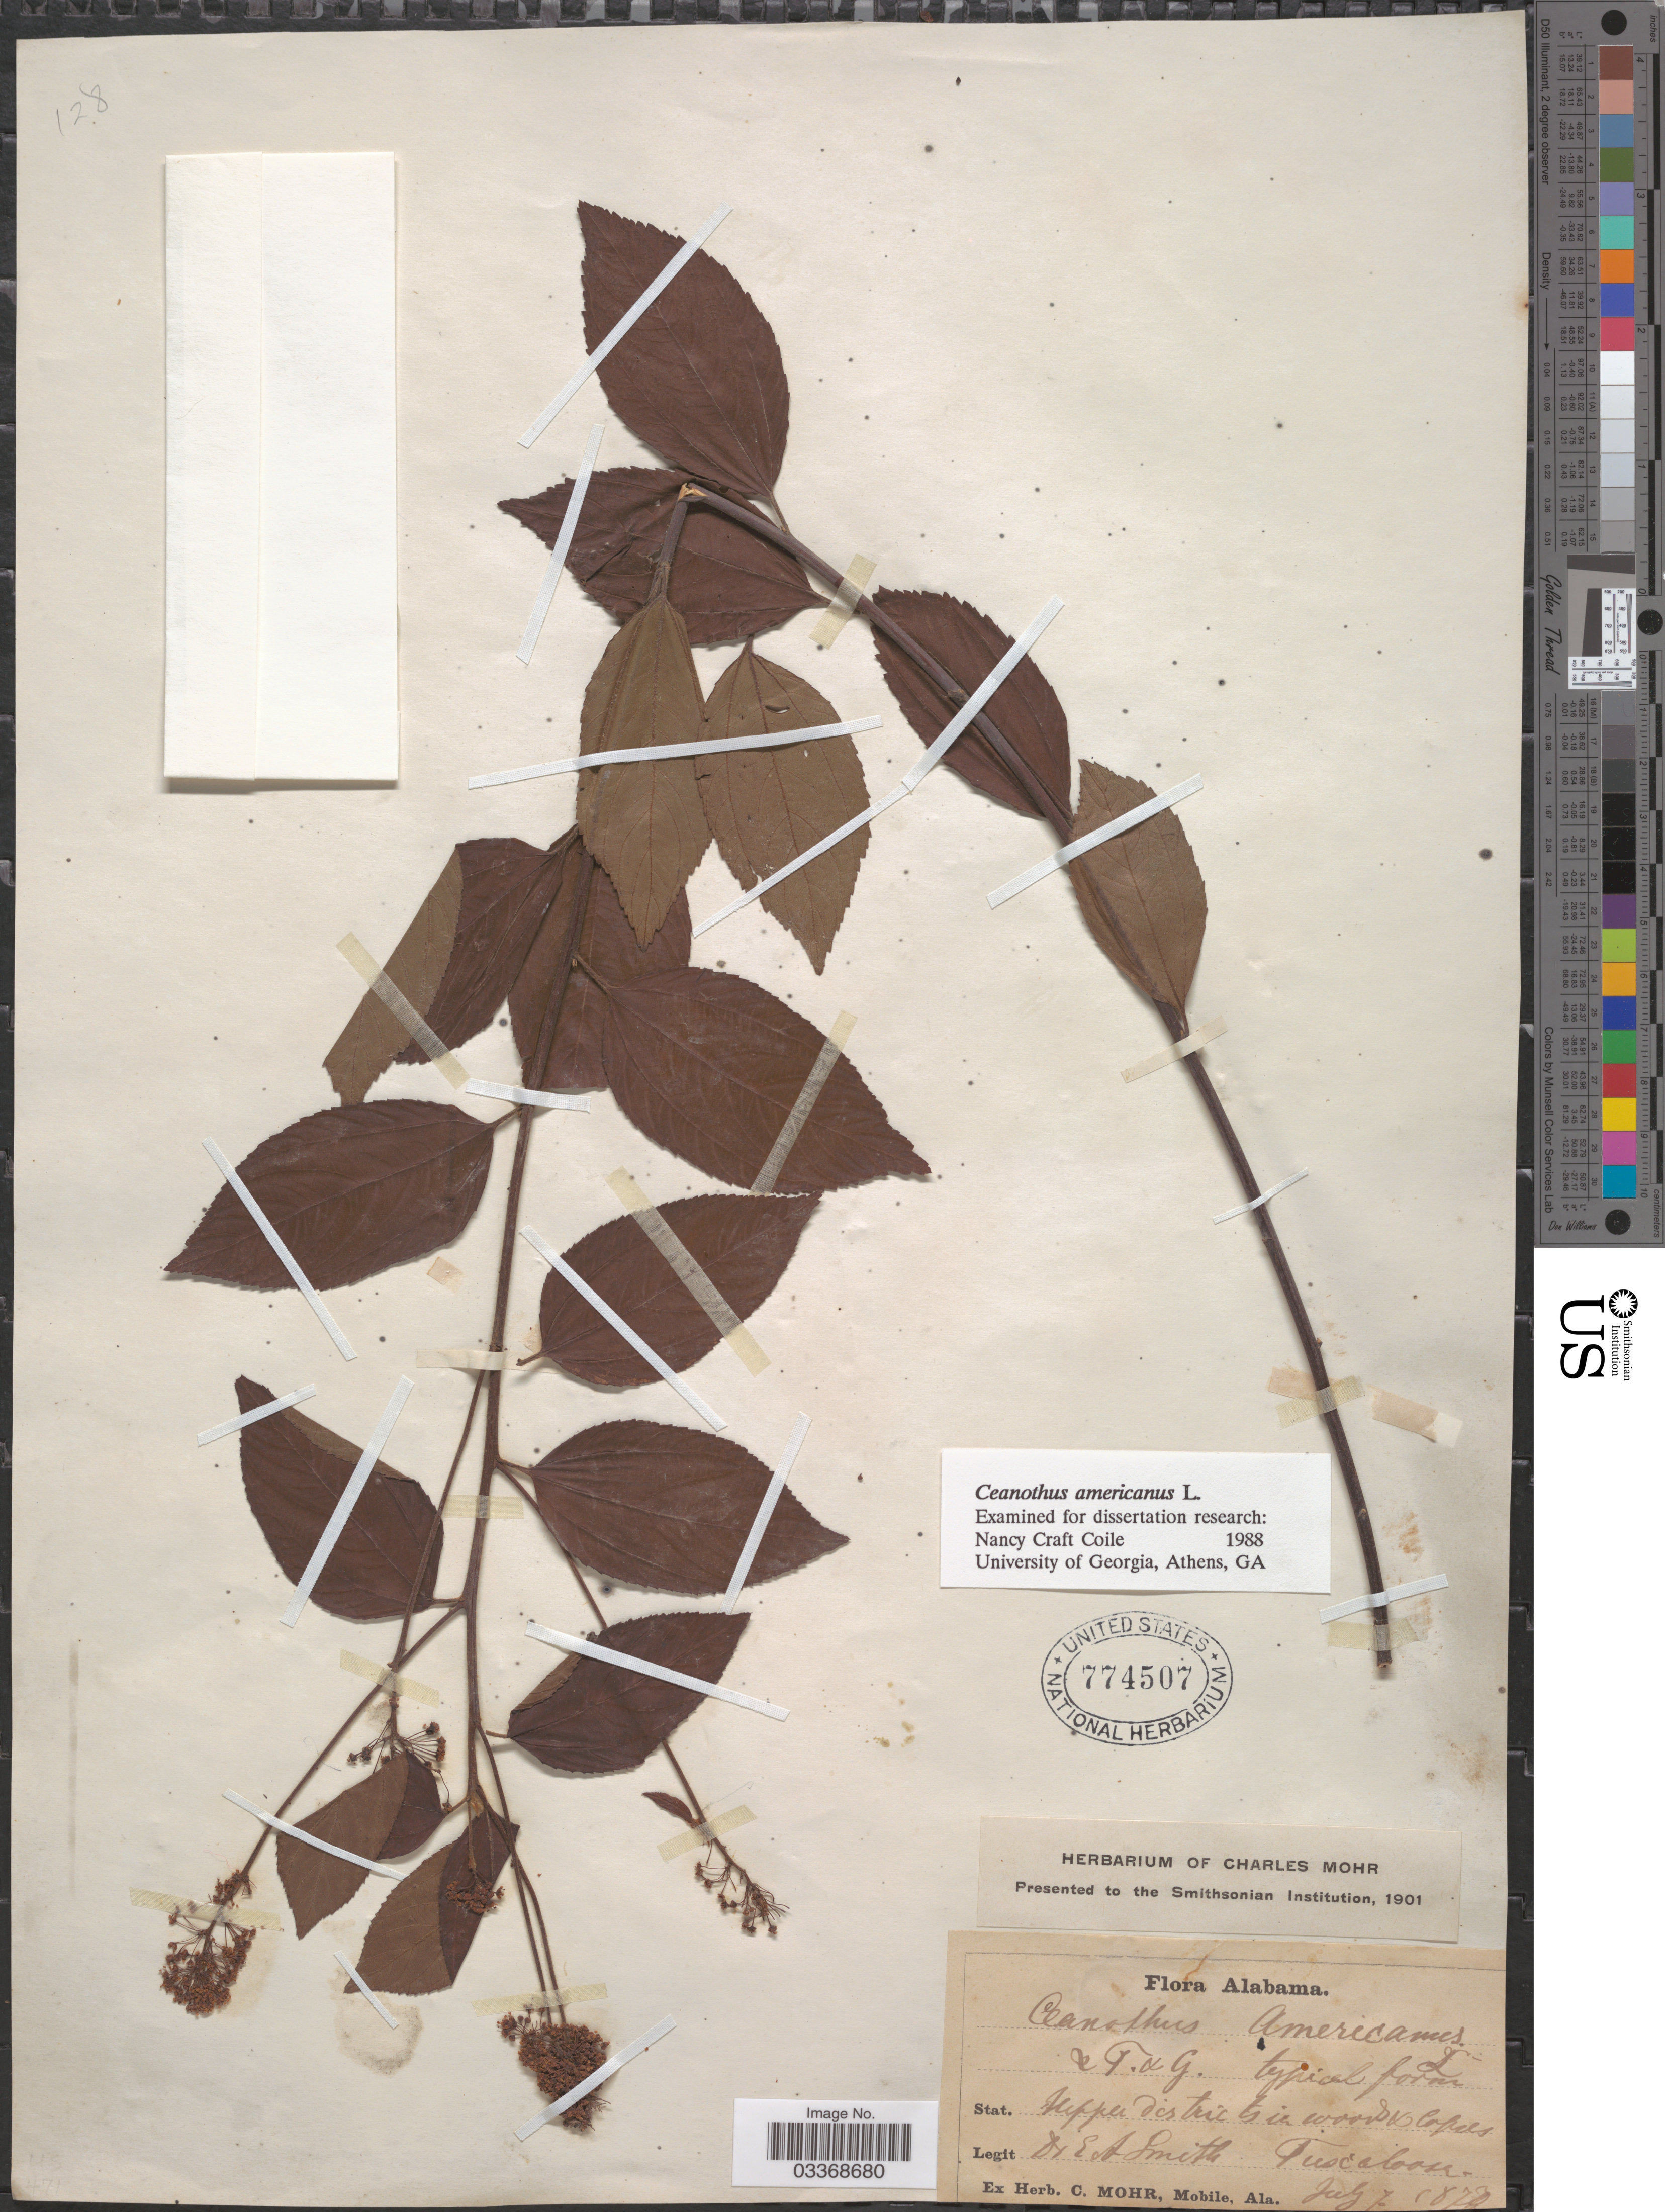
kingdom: Plantae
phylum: Tracheophyta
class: Magnoliopsida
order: Rosales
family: Rhamnaceae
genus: Ceanothus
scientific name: Ceanothus americanus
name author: L.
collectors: E. A. Smith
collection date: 1877-07-07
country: United States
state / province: Alabama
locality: Upper districts in woods & copses. Tuscaloosa.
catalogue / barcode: US 774507